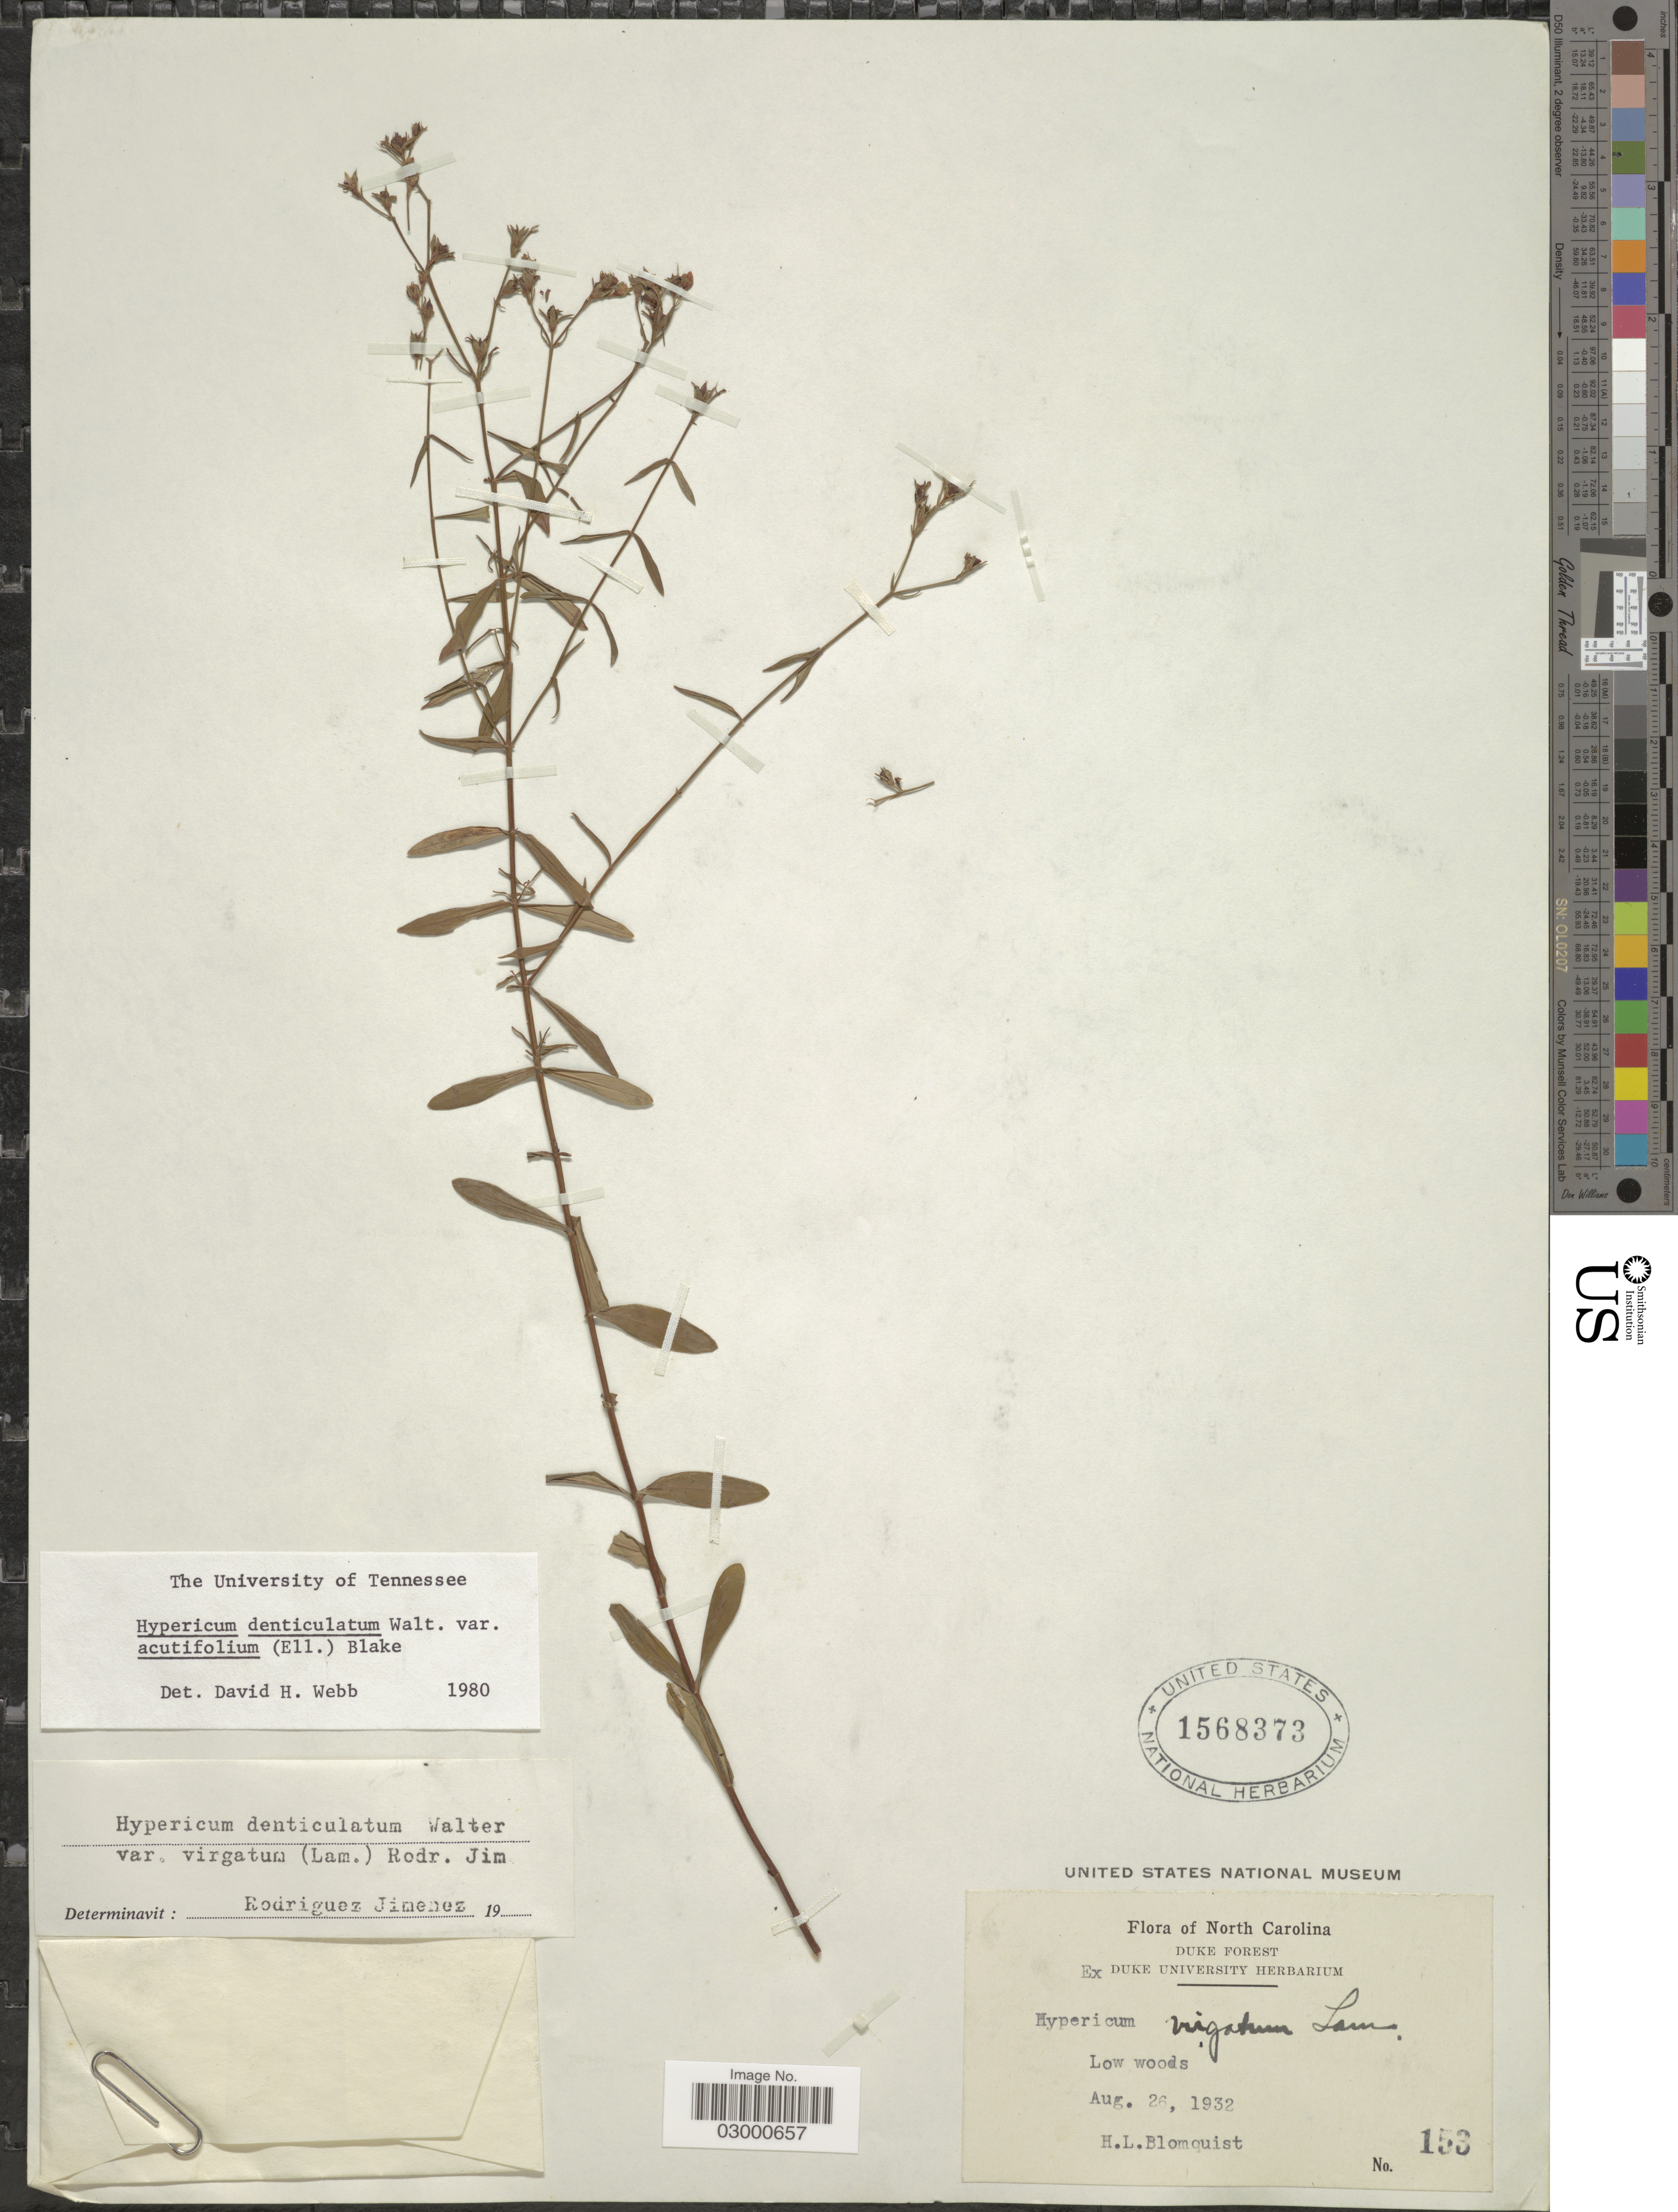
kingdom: Plantae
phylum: Tracheophyta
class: Magnoliopsida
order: Malpighiales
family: Hypericaceae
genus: Hypericum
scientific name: Hypericum denticulatum var. acutifolium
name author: (Elliott) N. Robson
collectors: H. Blomquist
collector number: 153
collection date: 1932-08-26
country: United States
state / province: North Carolina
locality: Duke Forest. [unsure placement]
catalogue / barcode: US 1568373